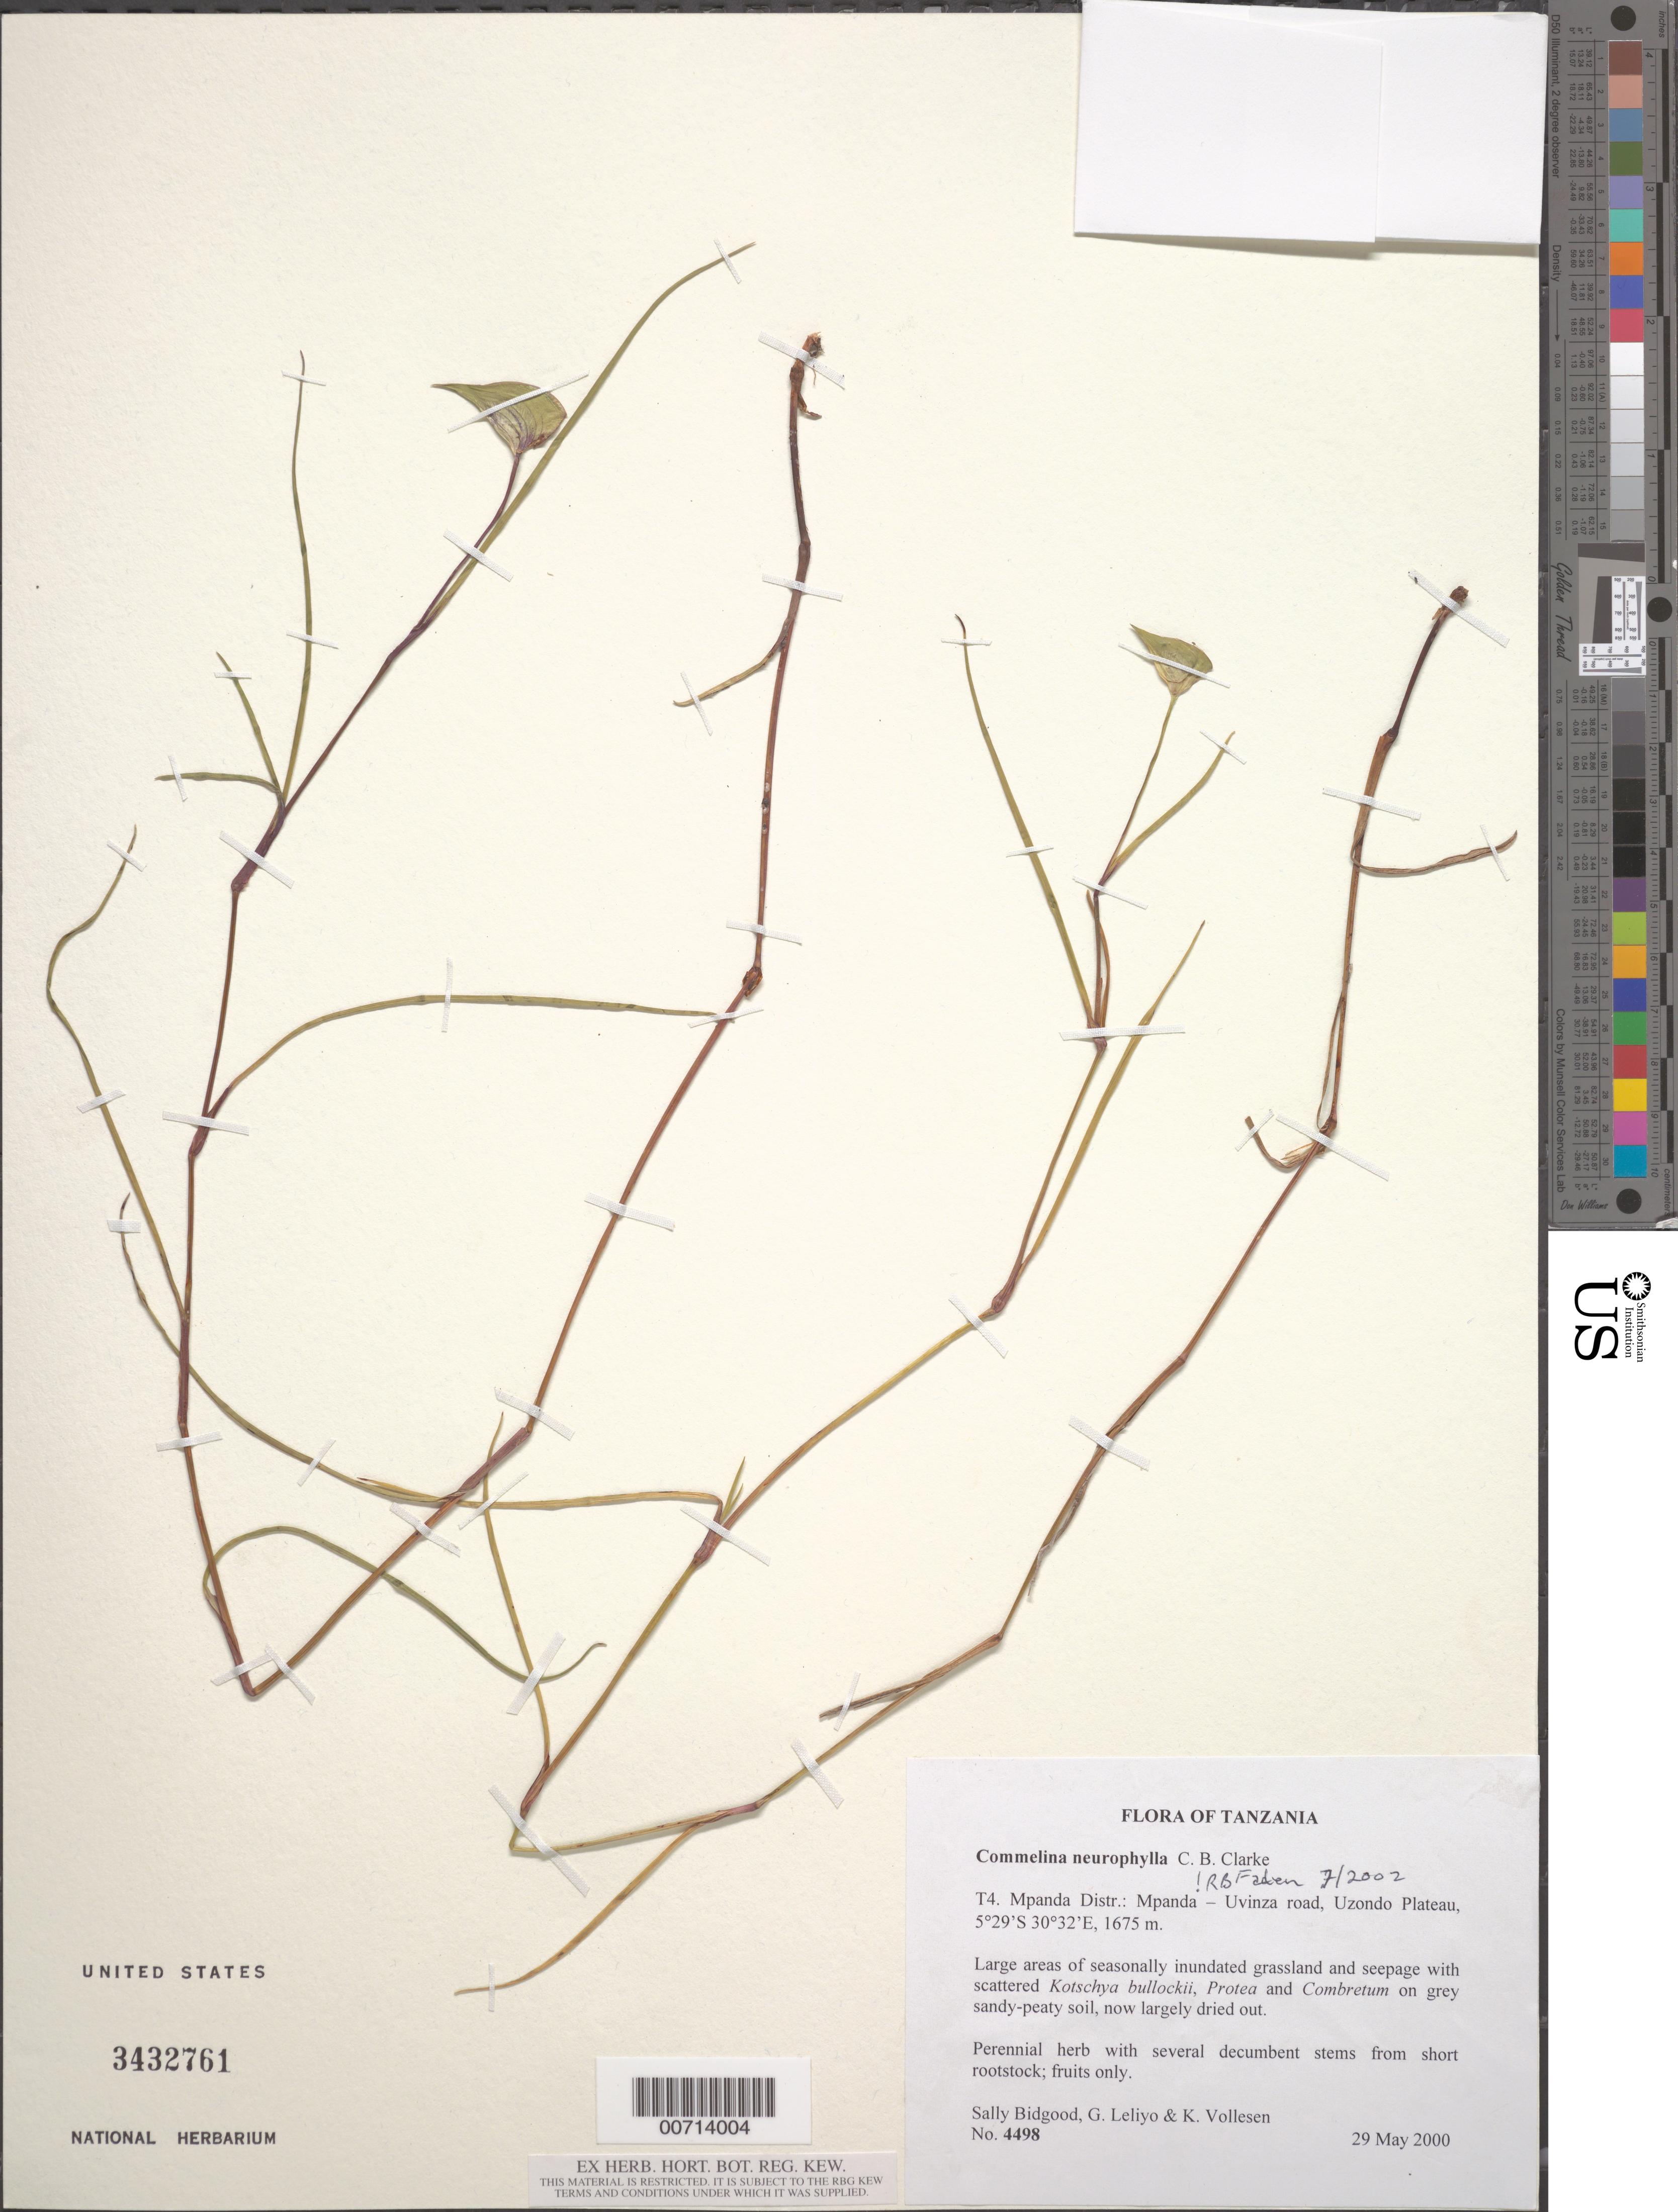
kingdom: Plantae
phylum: Tracheophyta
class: Liliopsida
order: Commelinales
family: Commelinaceae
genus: Commelina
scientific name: Commelina neurophylla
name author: C.B. Clarke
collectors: S. Bidgood, G. Leliyo & K. Vollesen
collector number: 4498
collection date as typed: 29 May 2000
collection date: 2000-05-29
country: Tanzania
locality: T4, Mpanda Dist., Mpanda - Uvinza road.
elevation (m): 1675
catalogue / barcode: US 3432761